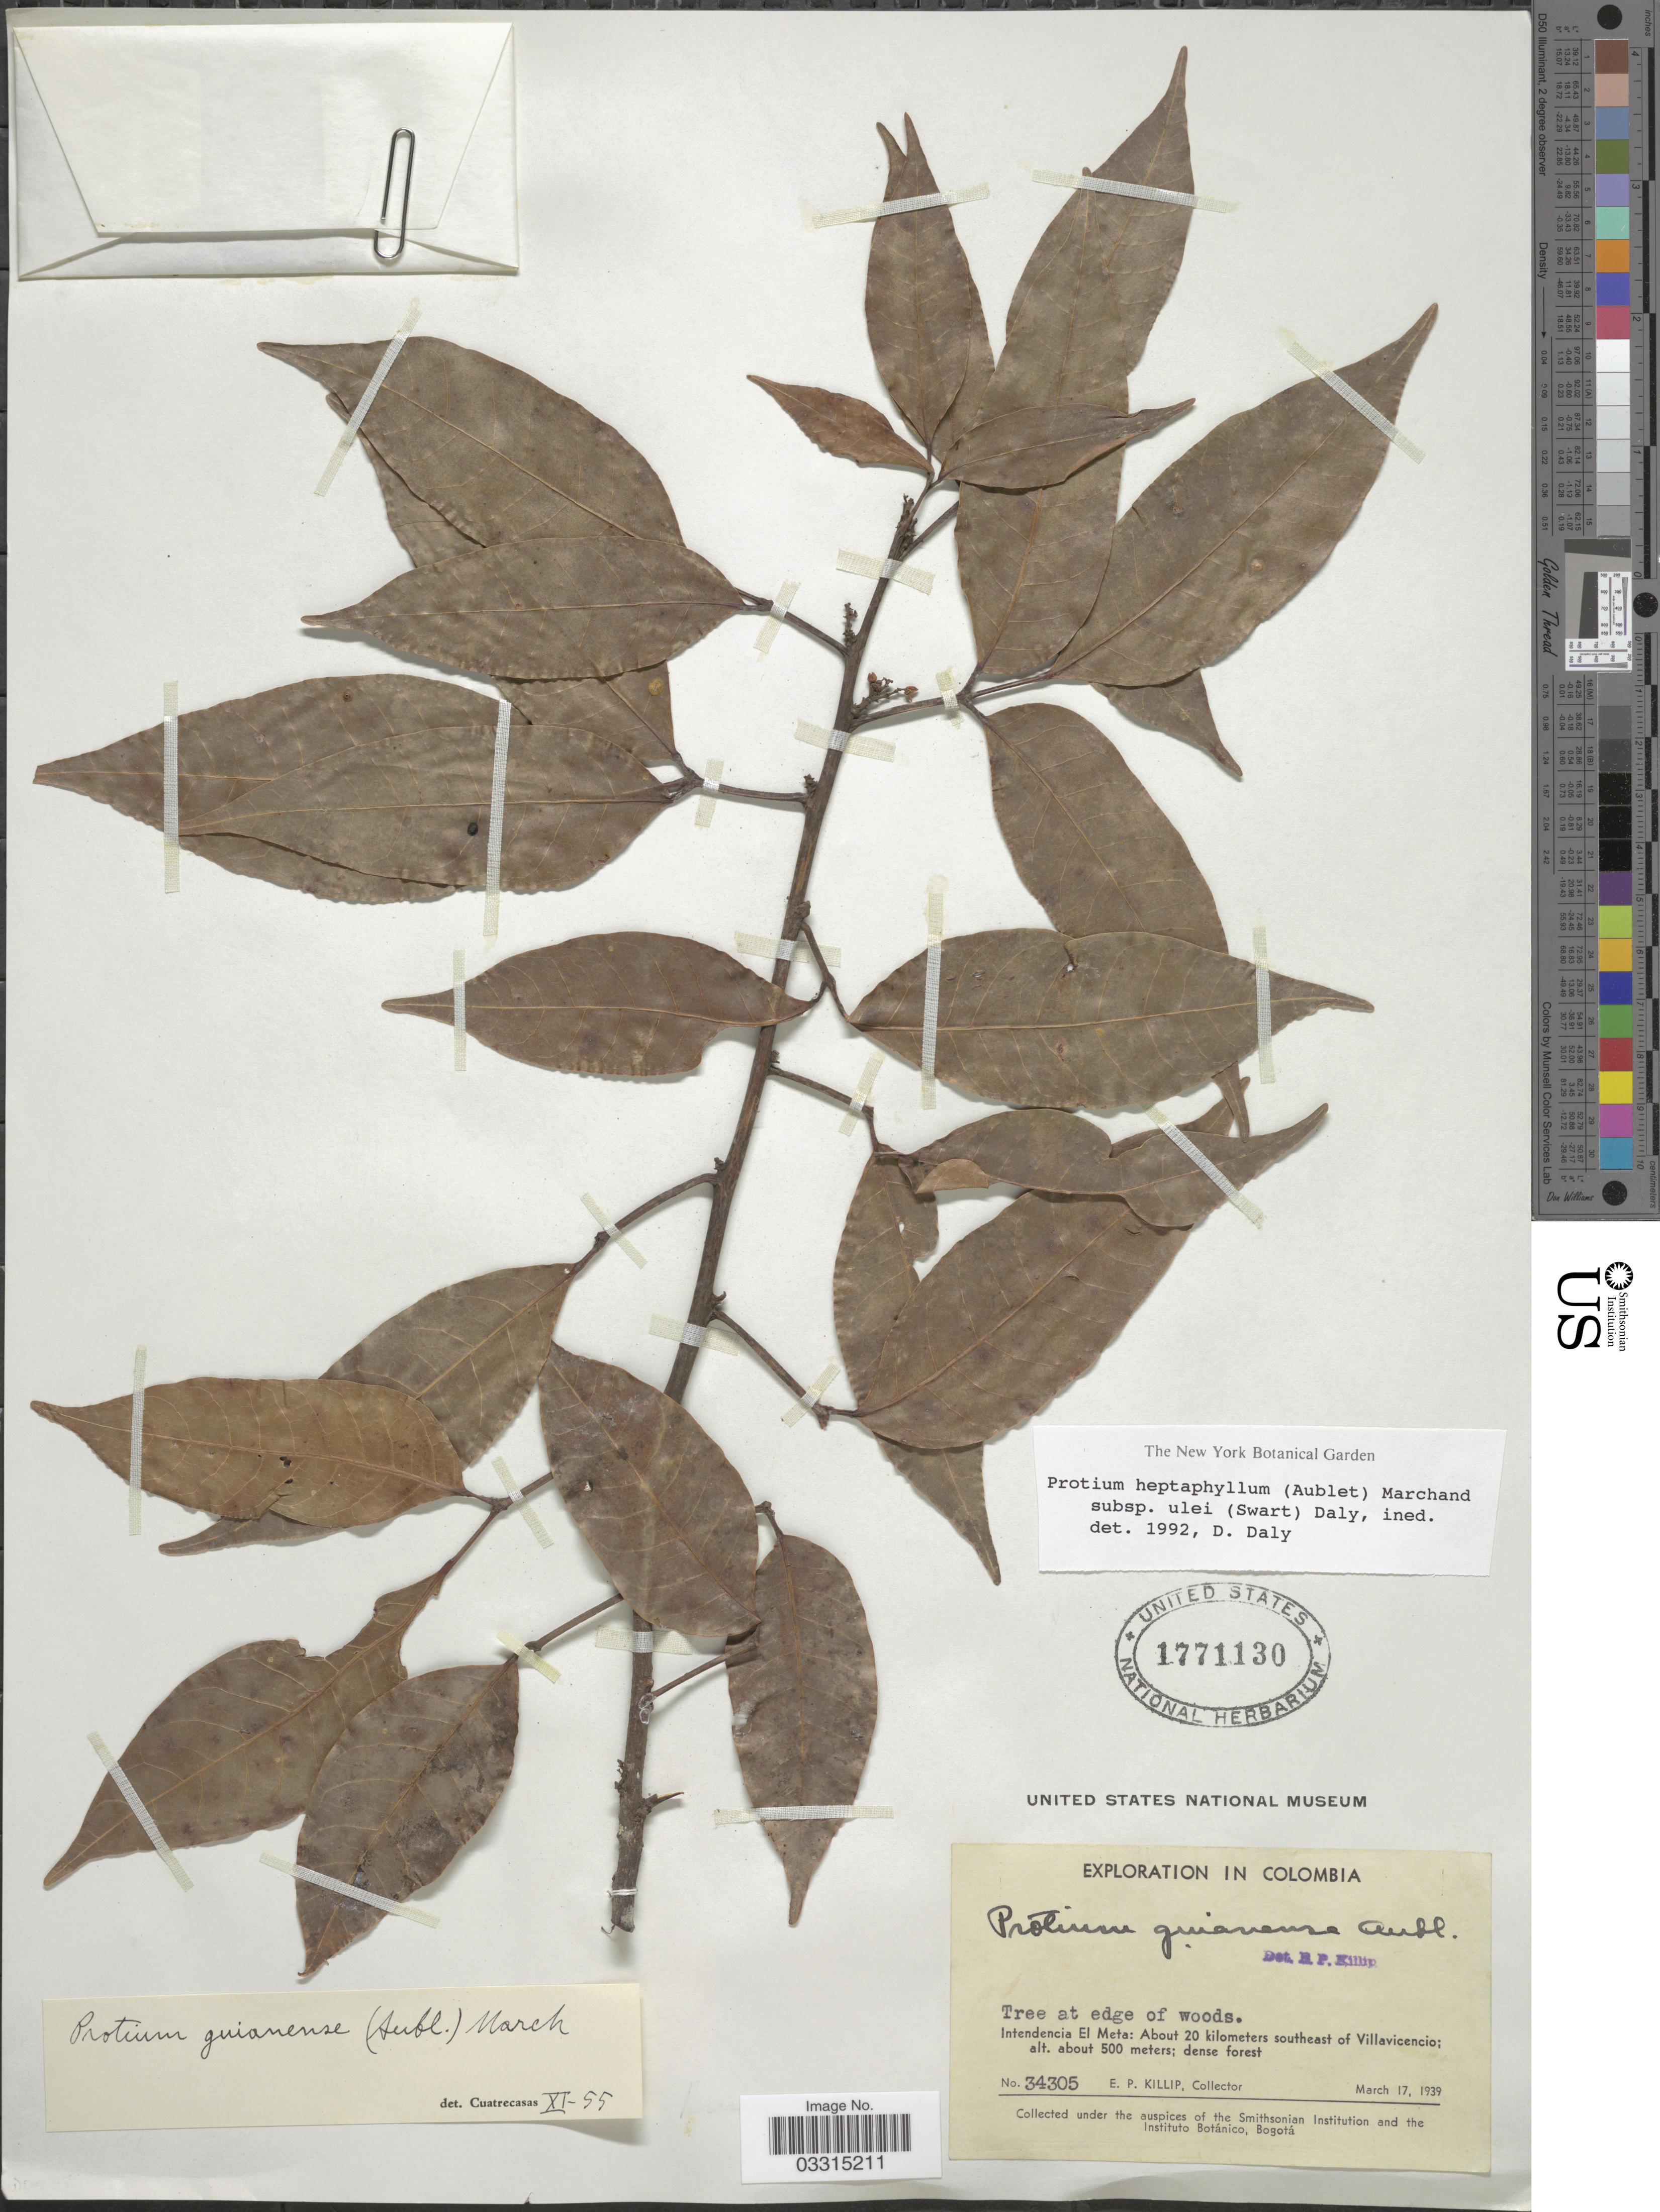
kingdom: Plantae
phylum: Tracheophyta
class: Magnoliopsida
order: Sapindales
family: Burseraceae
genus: Protium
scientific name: Protium heptaphyllum subsp. ulei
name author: (Swart) Daly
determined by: Daly, Douglas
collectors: E. P. Killip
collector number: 34305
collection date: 1939-03-17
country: Colombia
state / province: Meta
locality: Intendencia El Meta: About 20 kilometers southeast of Villavicencio.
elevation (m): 500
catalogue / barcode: US 1771130